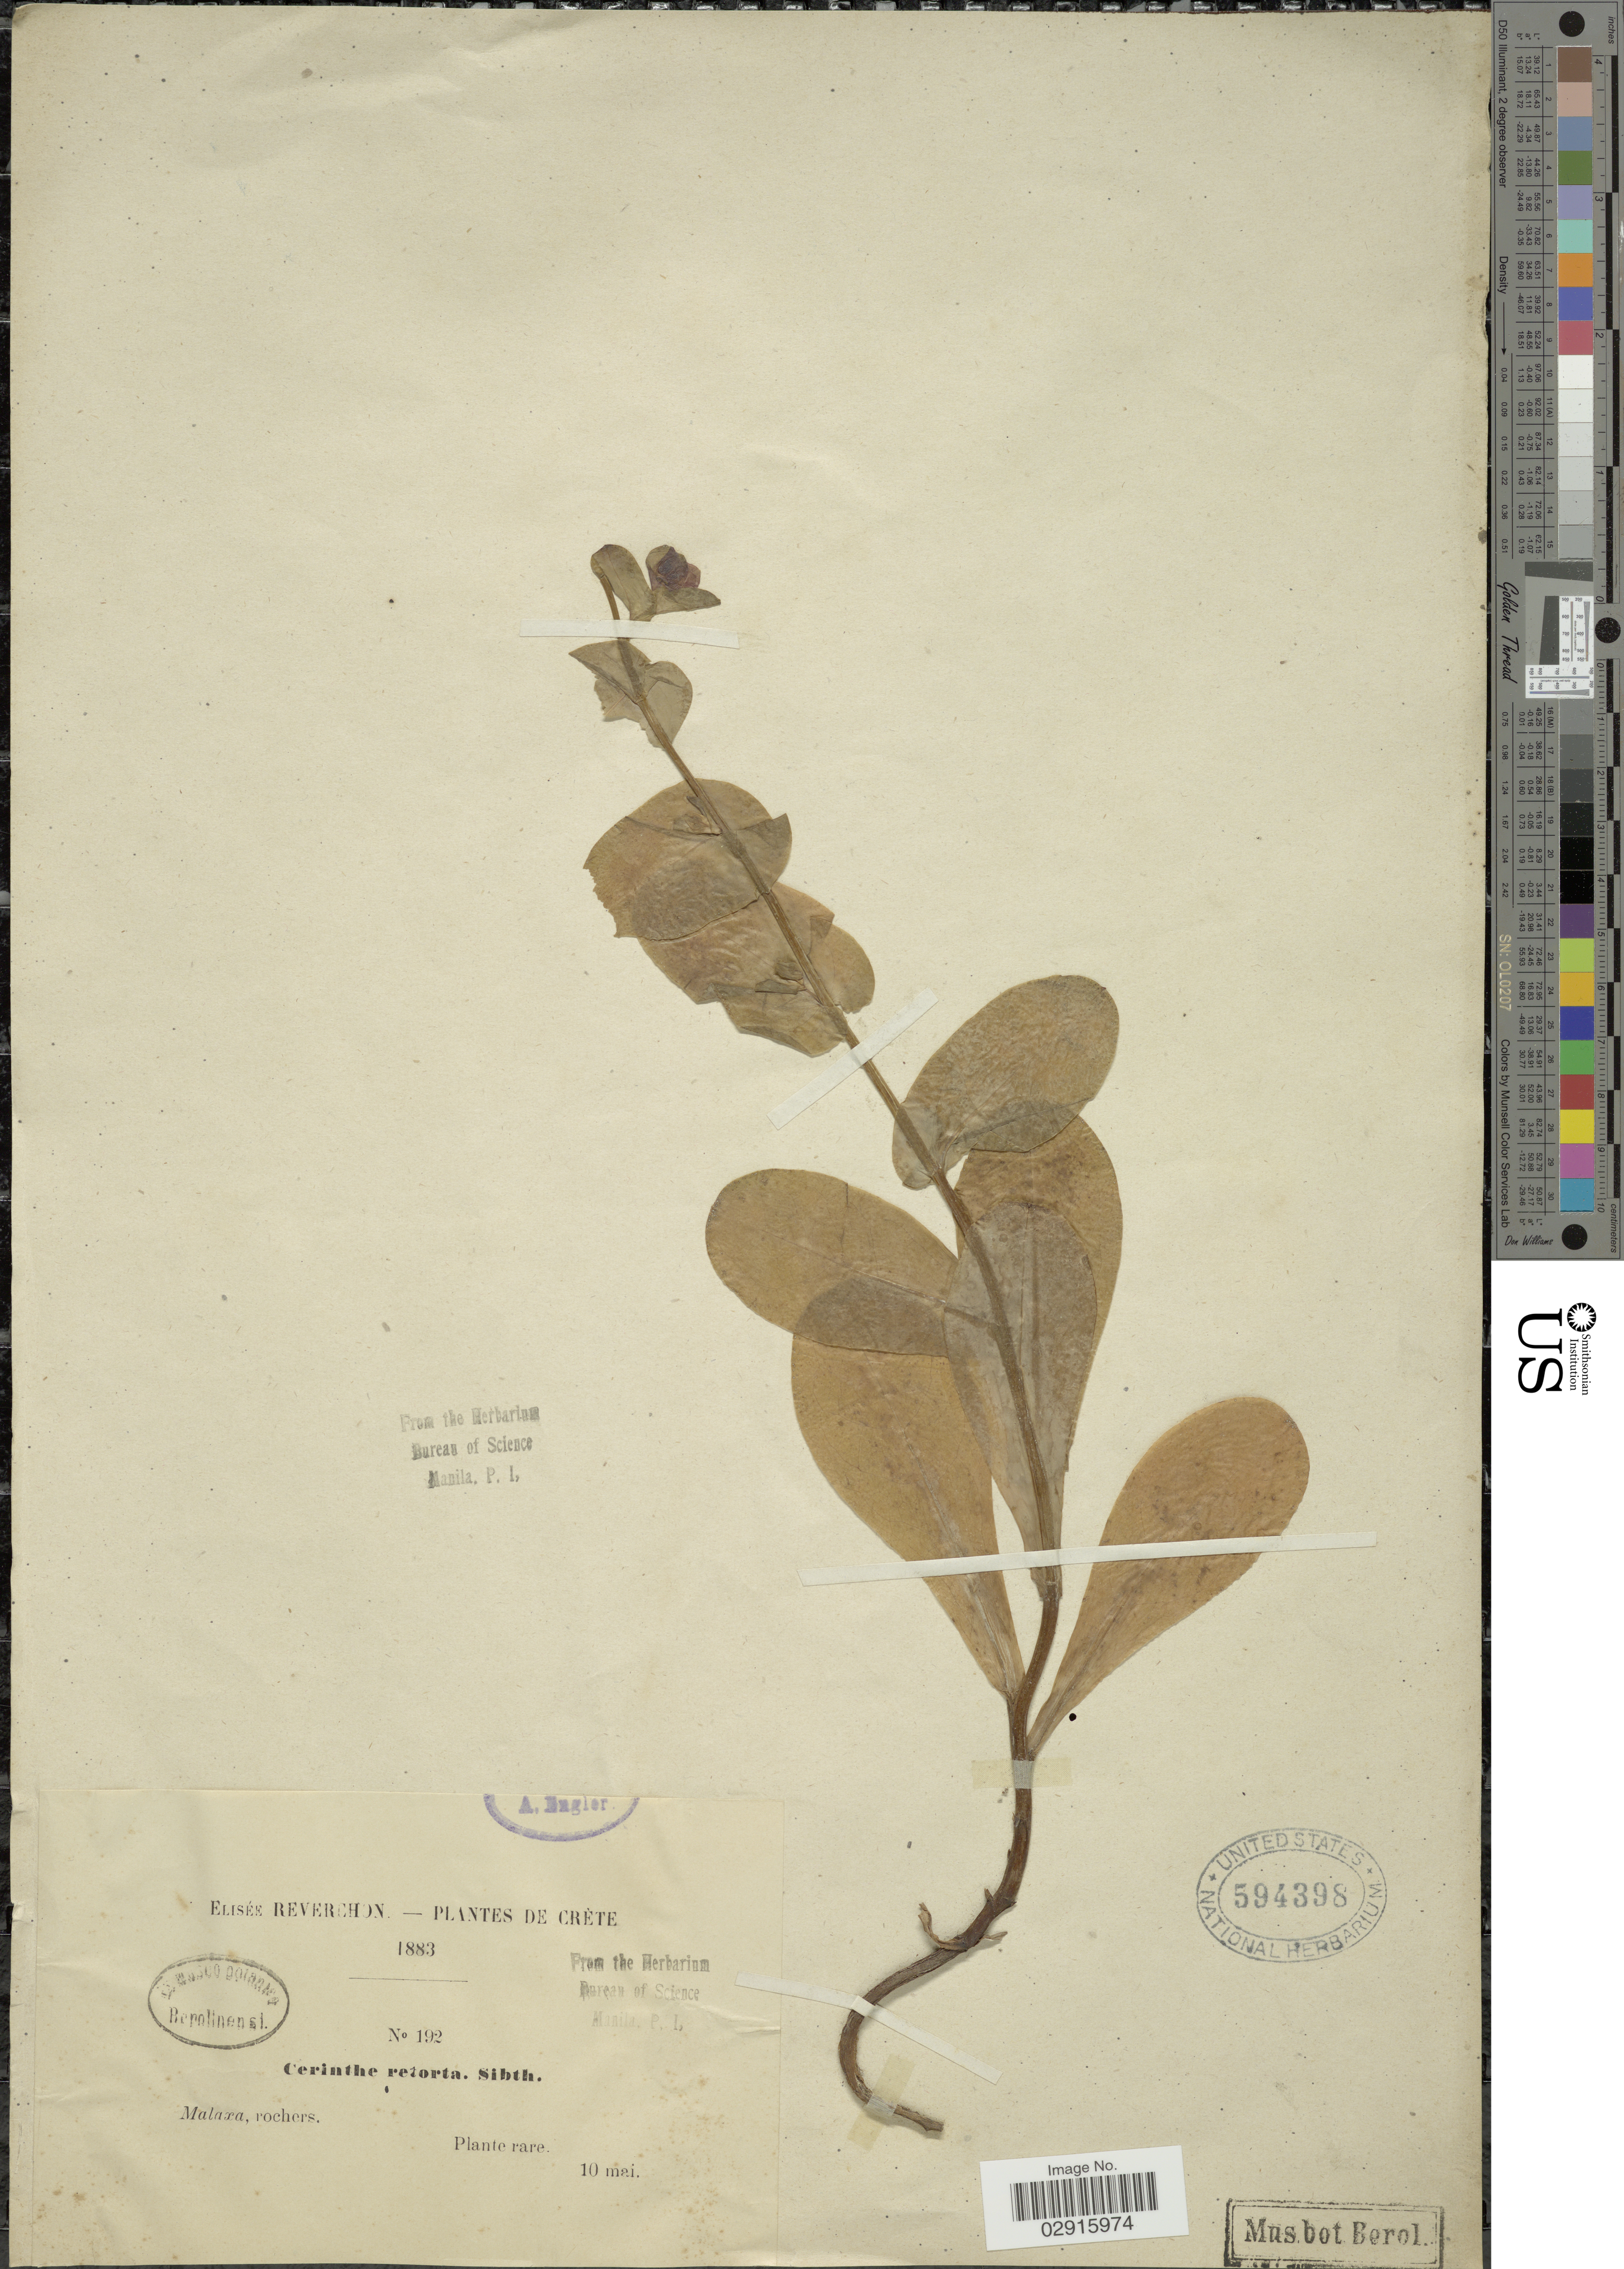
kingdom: Plantae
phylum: Tracheophyta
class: Magnoliopsida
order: Boraginales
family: Boraginaceae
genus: Cerinthe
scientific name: Cerinthe retorta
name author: Sm.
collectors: E. Reverchon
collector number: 192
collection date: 1883-05-10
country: Greece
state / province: Crete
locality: Malaxa.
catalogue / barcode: US 594398